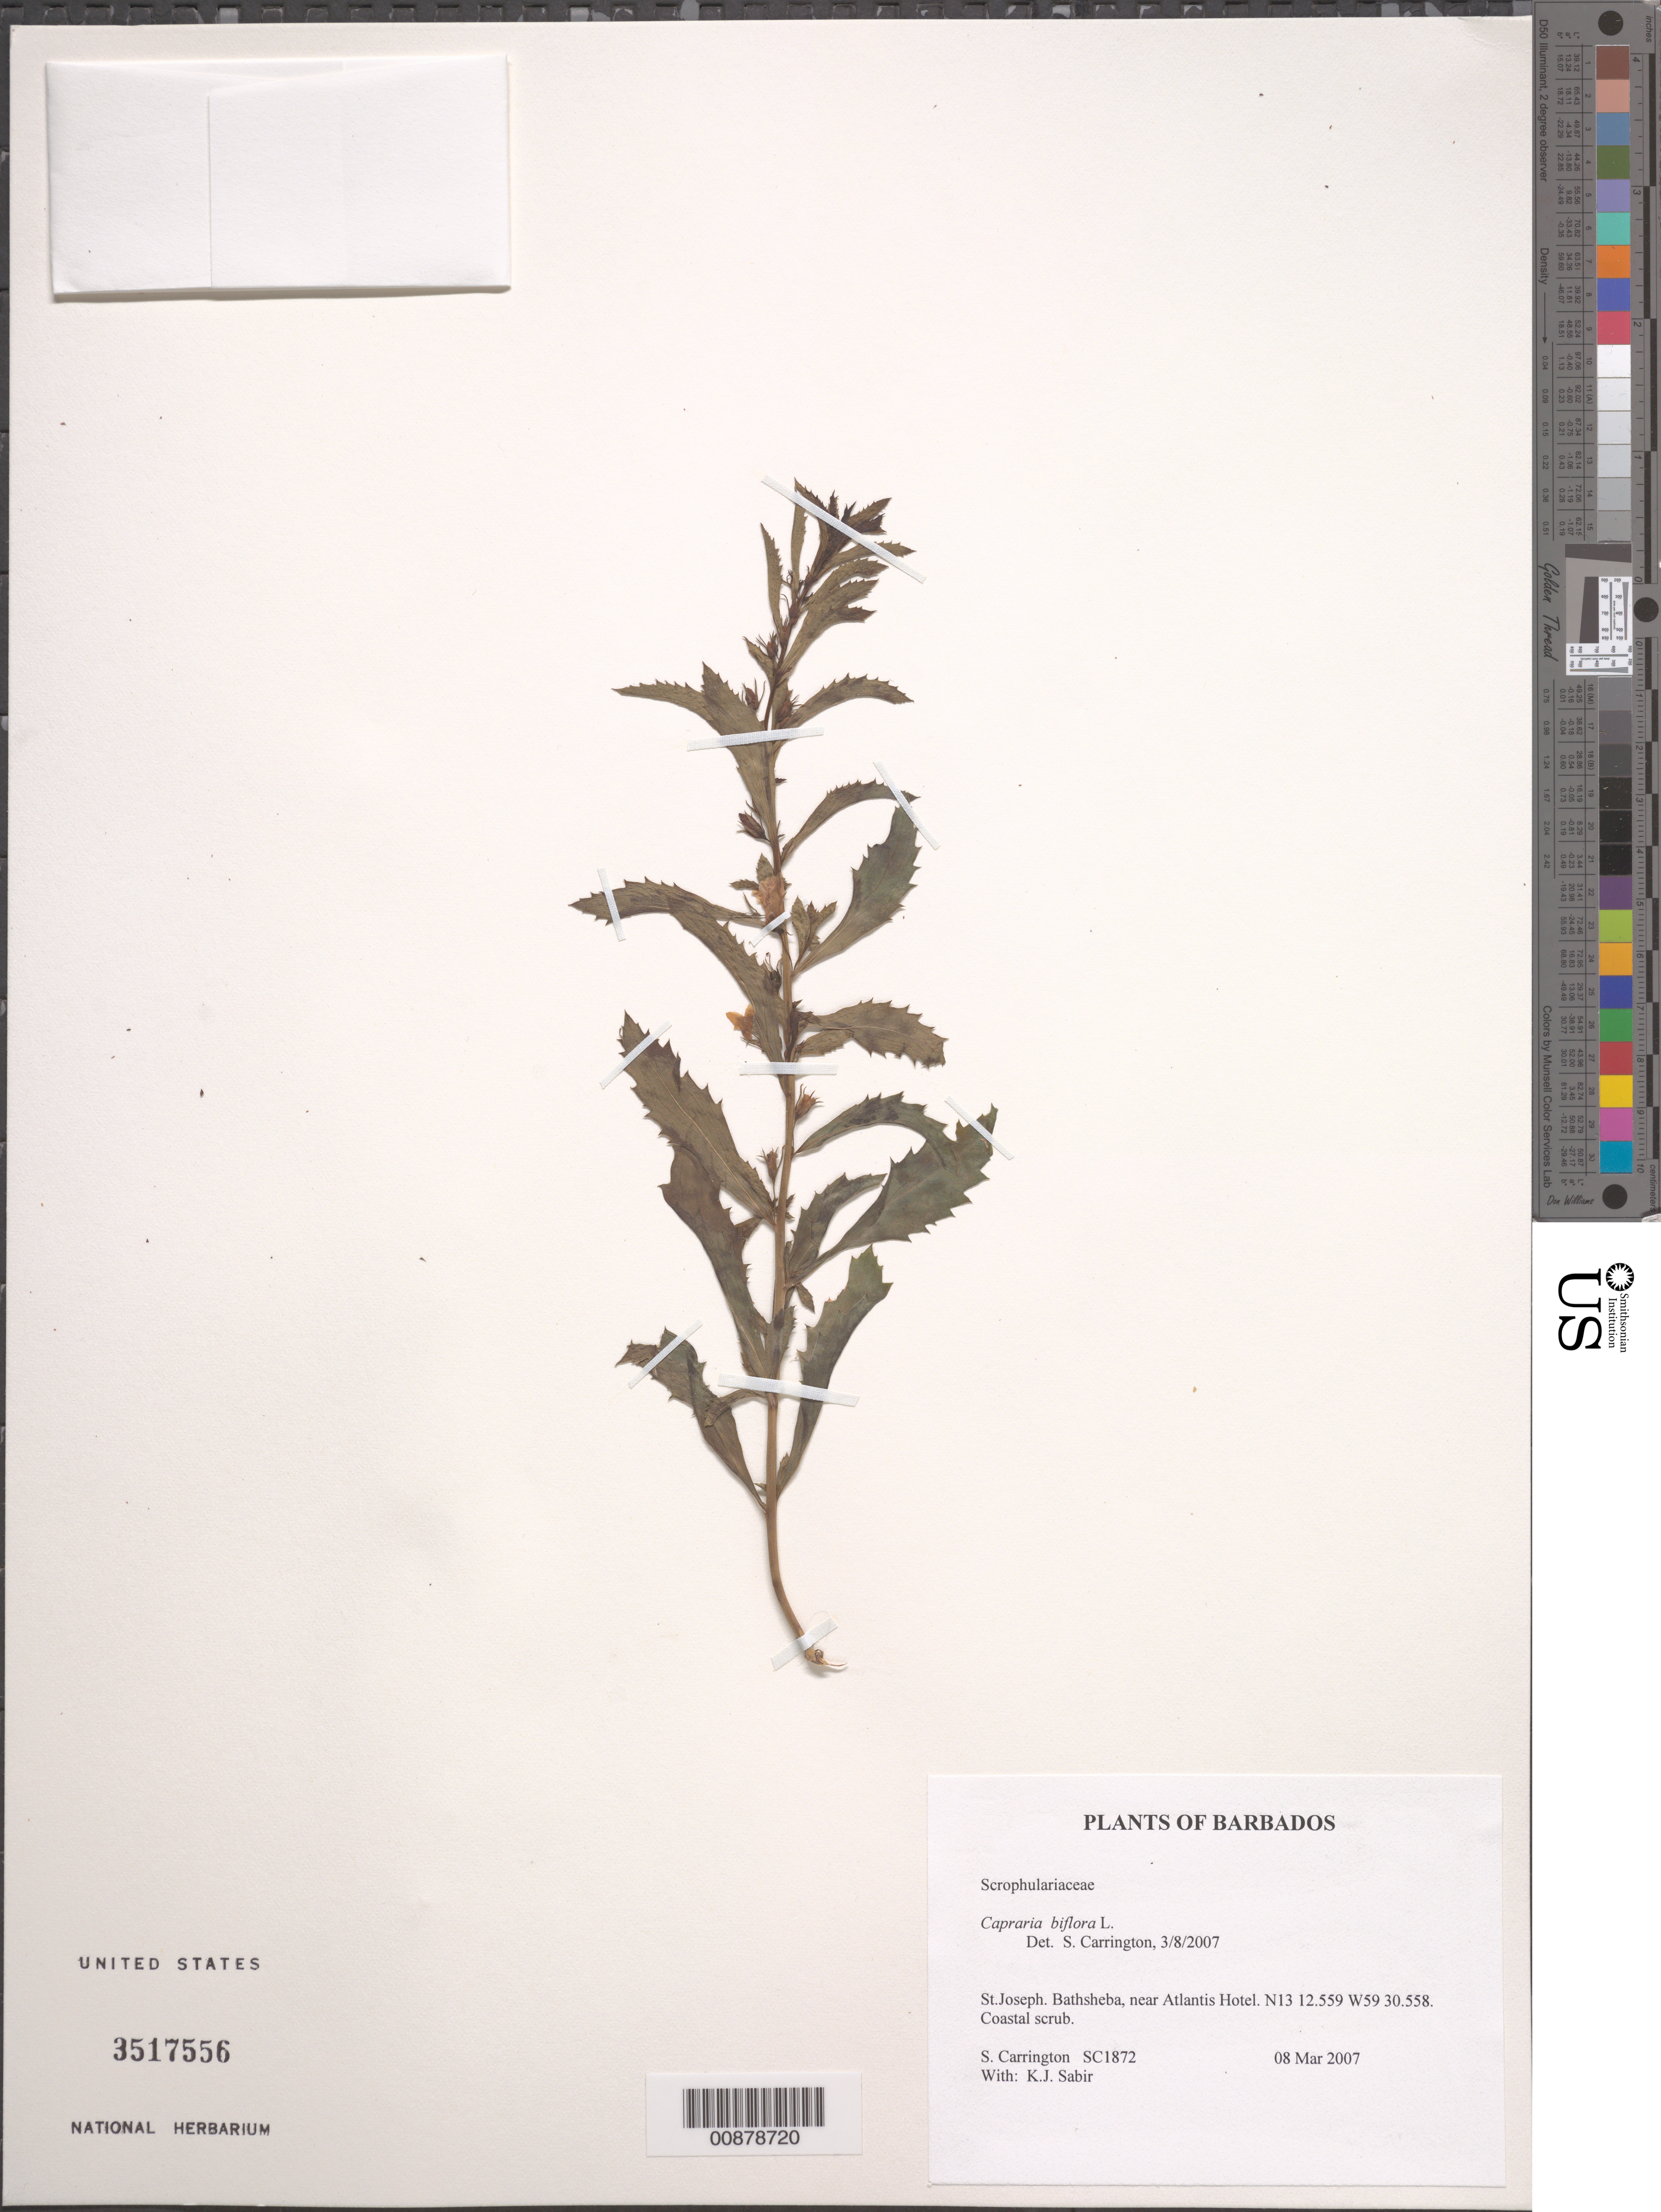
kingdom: Plantae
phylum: Tracheophyta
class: Magnoliopsida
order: Lamiales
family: Scrophulariaceae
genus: Capraria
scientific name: Capraria biflora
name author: L.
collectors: C. M. S. Carrington & K. Sabir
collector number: SC 1872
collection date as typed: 08 Mar 2007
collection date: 2007-03-08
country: Barbados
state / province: Saint Joseph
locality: Bathsheba, near Atlantis Hotel.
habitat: Coastal scrub.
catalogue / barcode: US 3517556